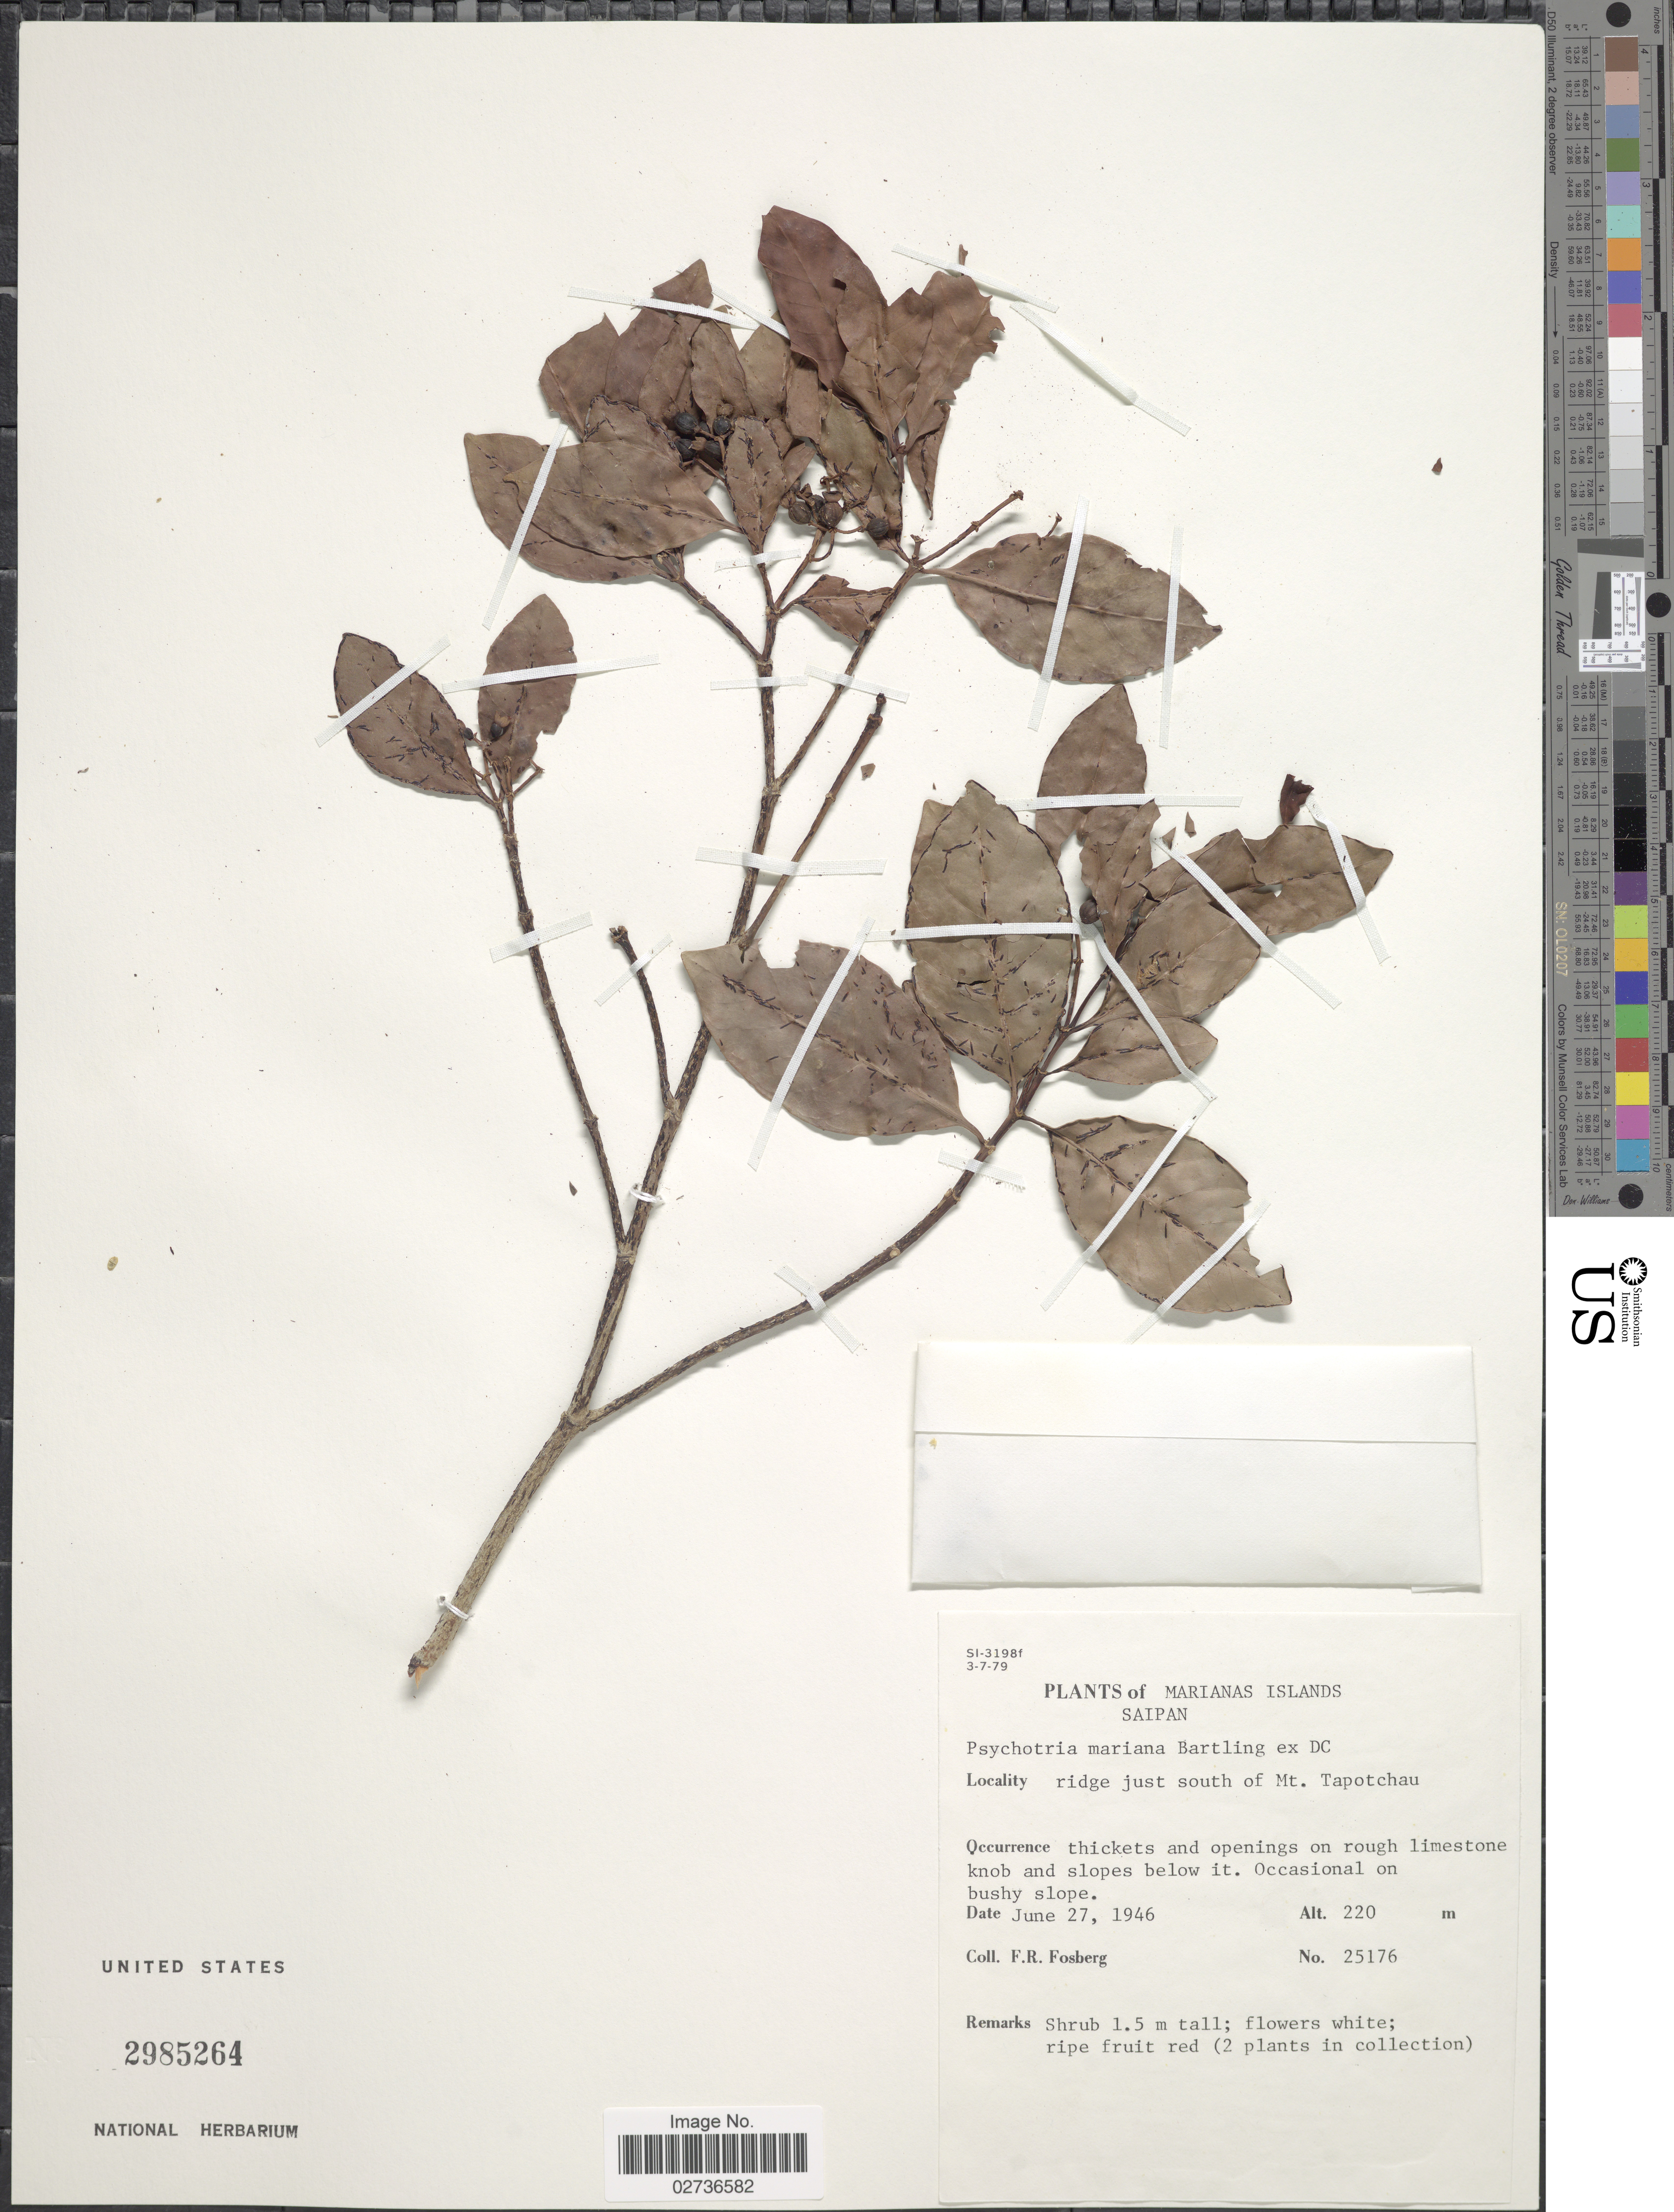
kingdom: Plantae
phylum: Tracheophyta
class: Magnoliopsida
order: Gentianales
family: Rubiaceae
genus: Psychotria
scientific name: Psychotria mariana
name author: Bartl. ex DC.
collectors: F. R. Fosberg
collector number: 25176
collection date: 1946-06-27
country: Northern Mariana Islands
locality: Marianas Islands, Saipan, ridge just south of Mt. Tapotchau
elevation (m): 220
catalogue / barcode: US 2985264